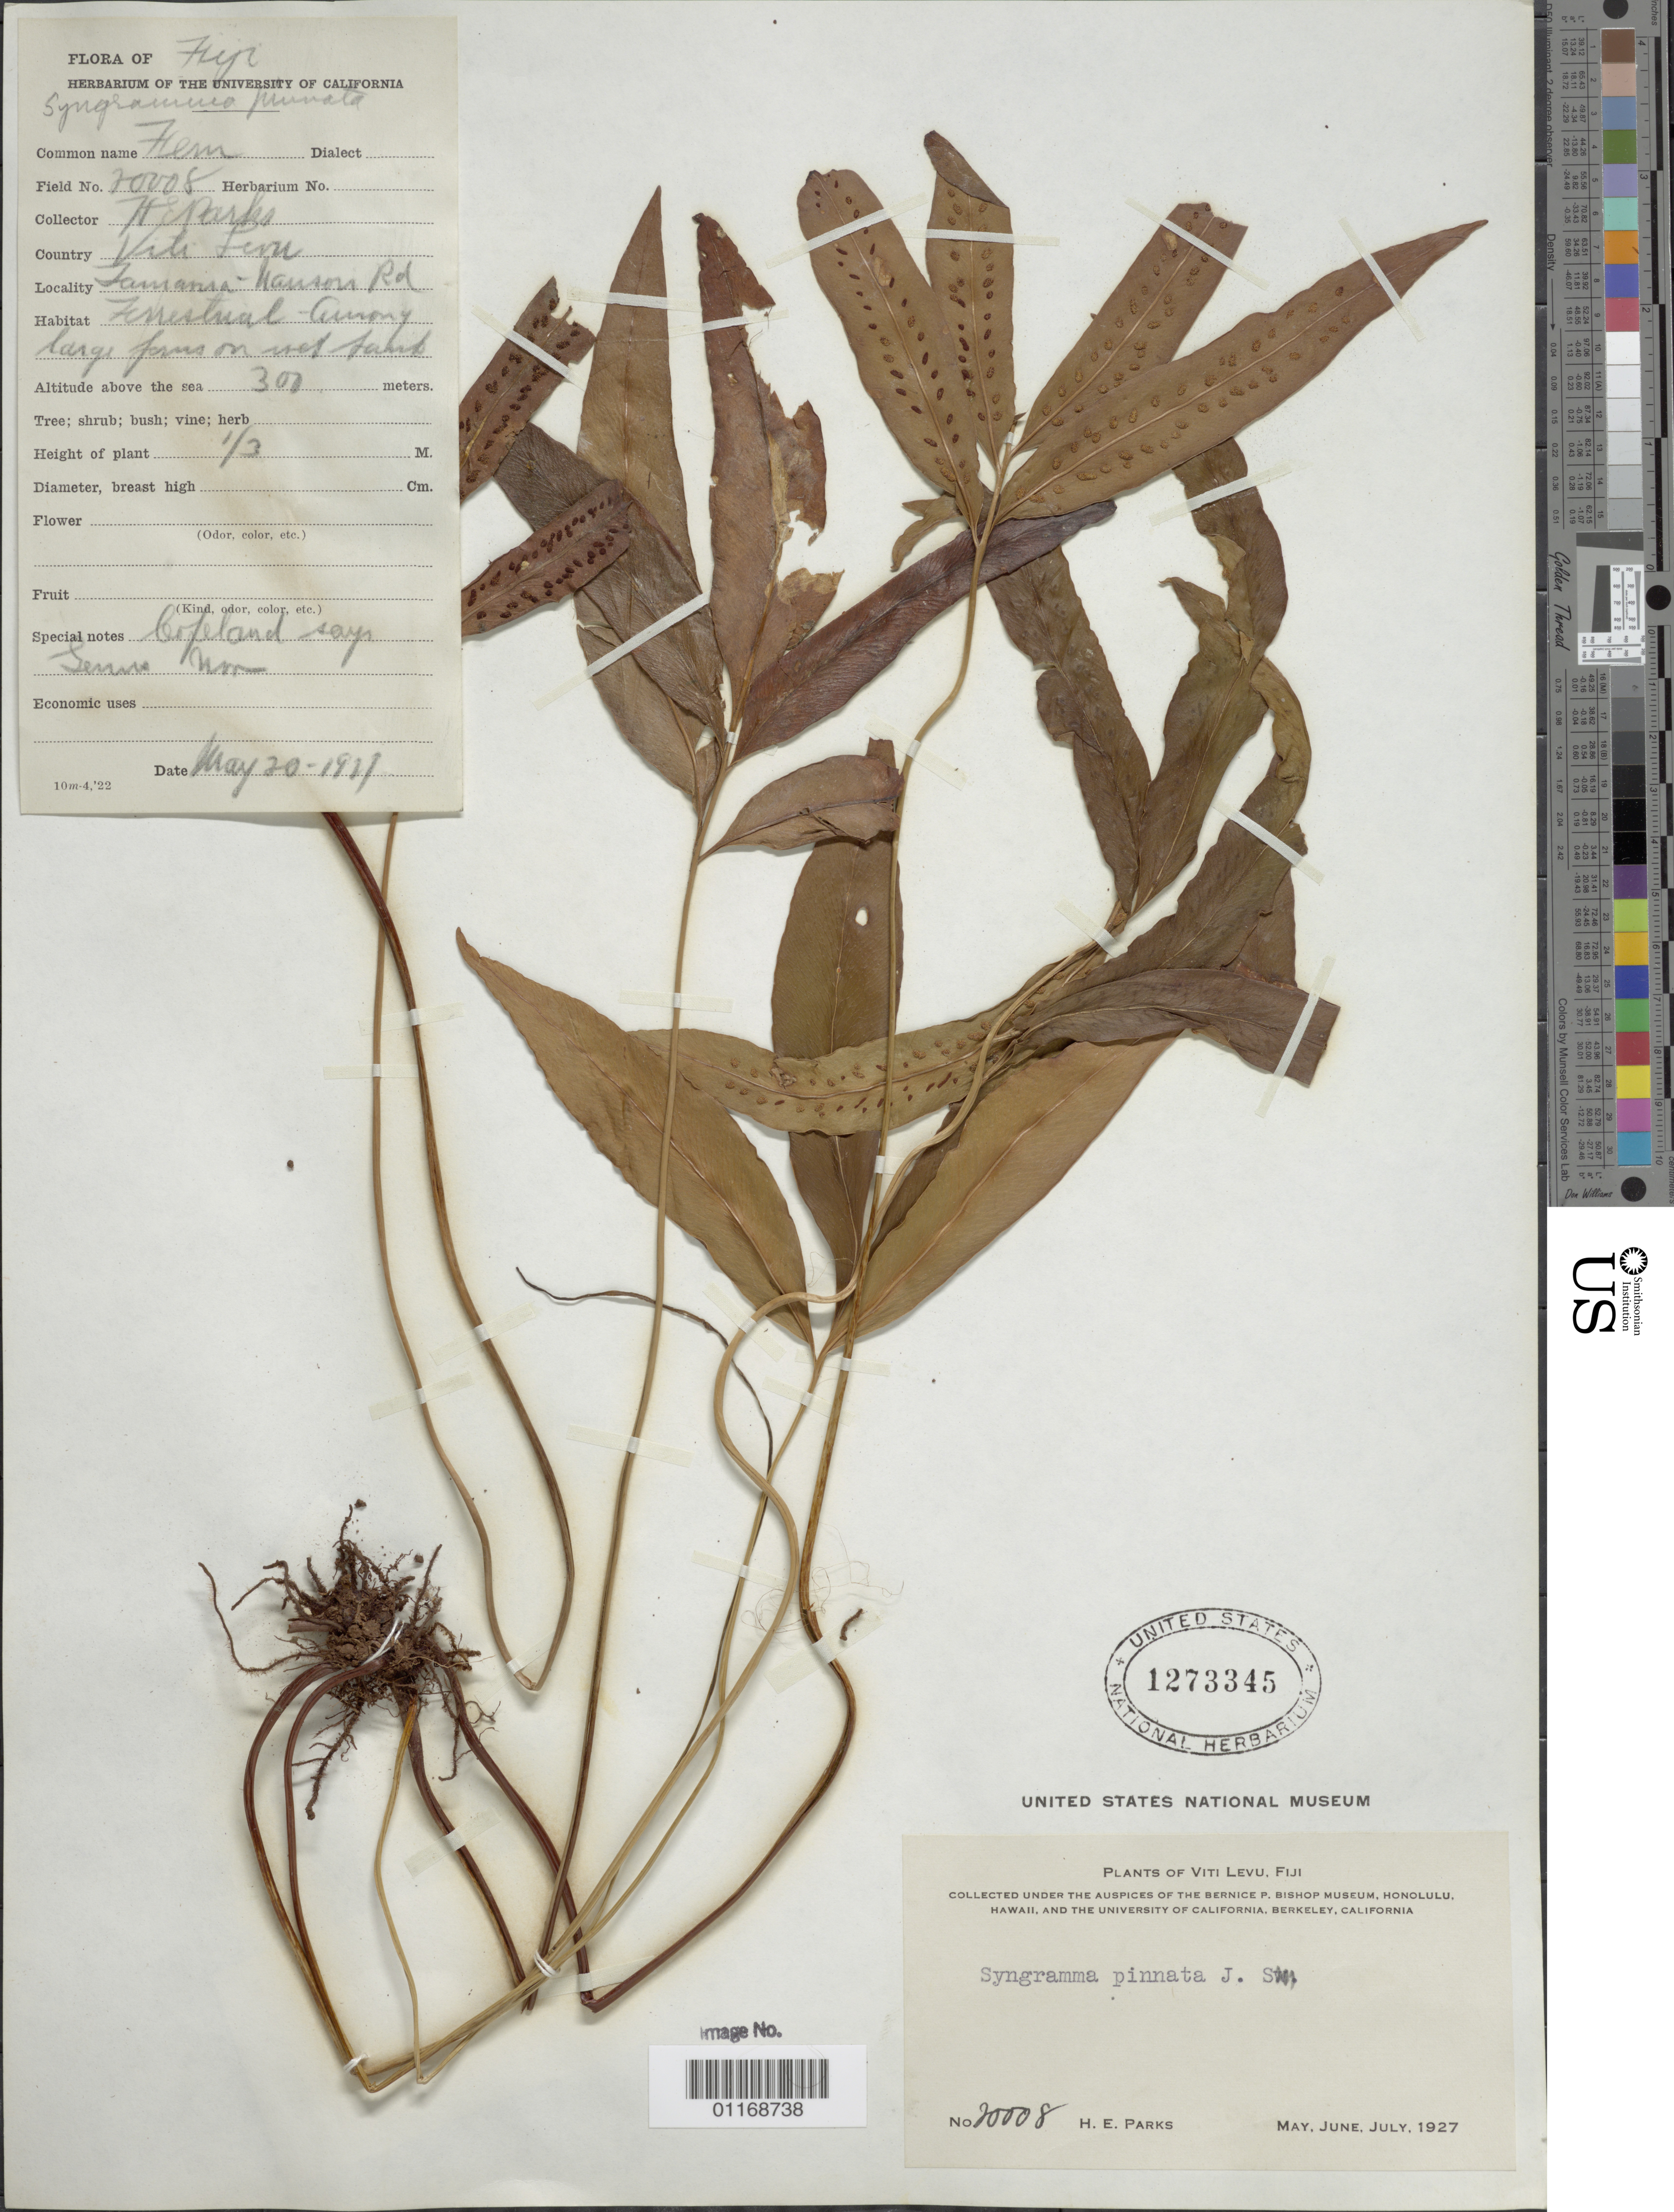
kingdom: Plantae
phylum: Tracheophyta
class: Polypodiopsida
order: Polypodiales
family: Pteridaceae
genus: Taenitis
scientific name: Taenitis pinnata var. polypodioides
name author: (Baker) Holttum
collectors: H. E. Parks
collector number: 20008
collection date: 1927-05-20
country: Fiji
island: Viti Levu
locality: Tamania, Nausori Rd.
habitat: Among ferns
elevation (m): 300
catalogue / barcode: US 1273345